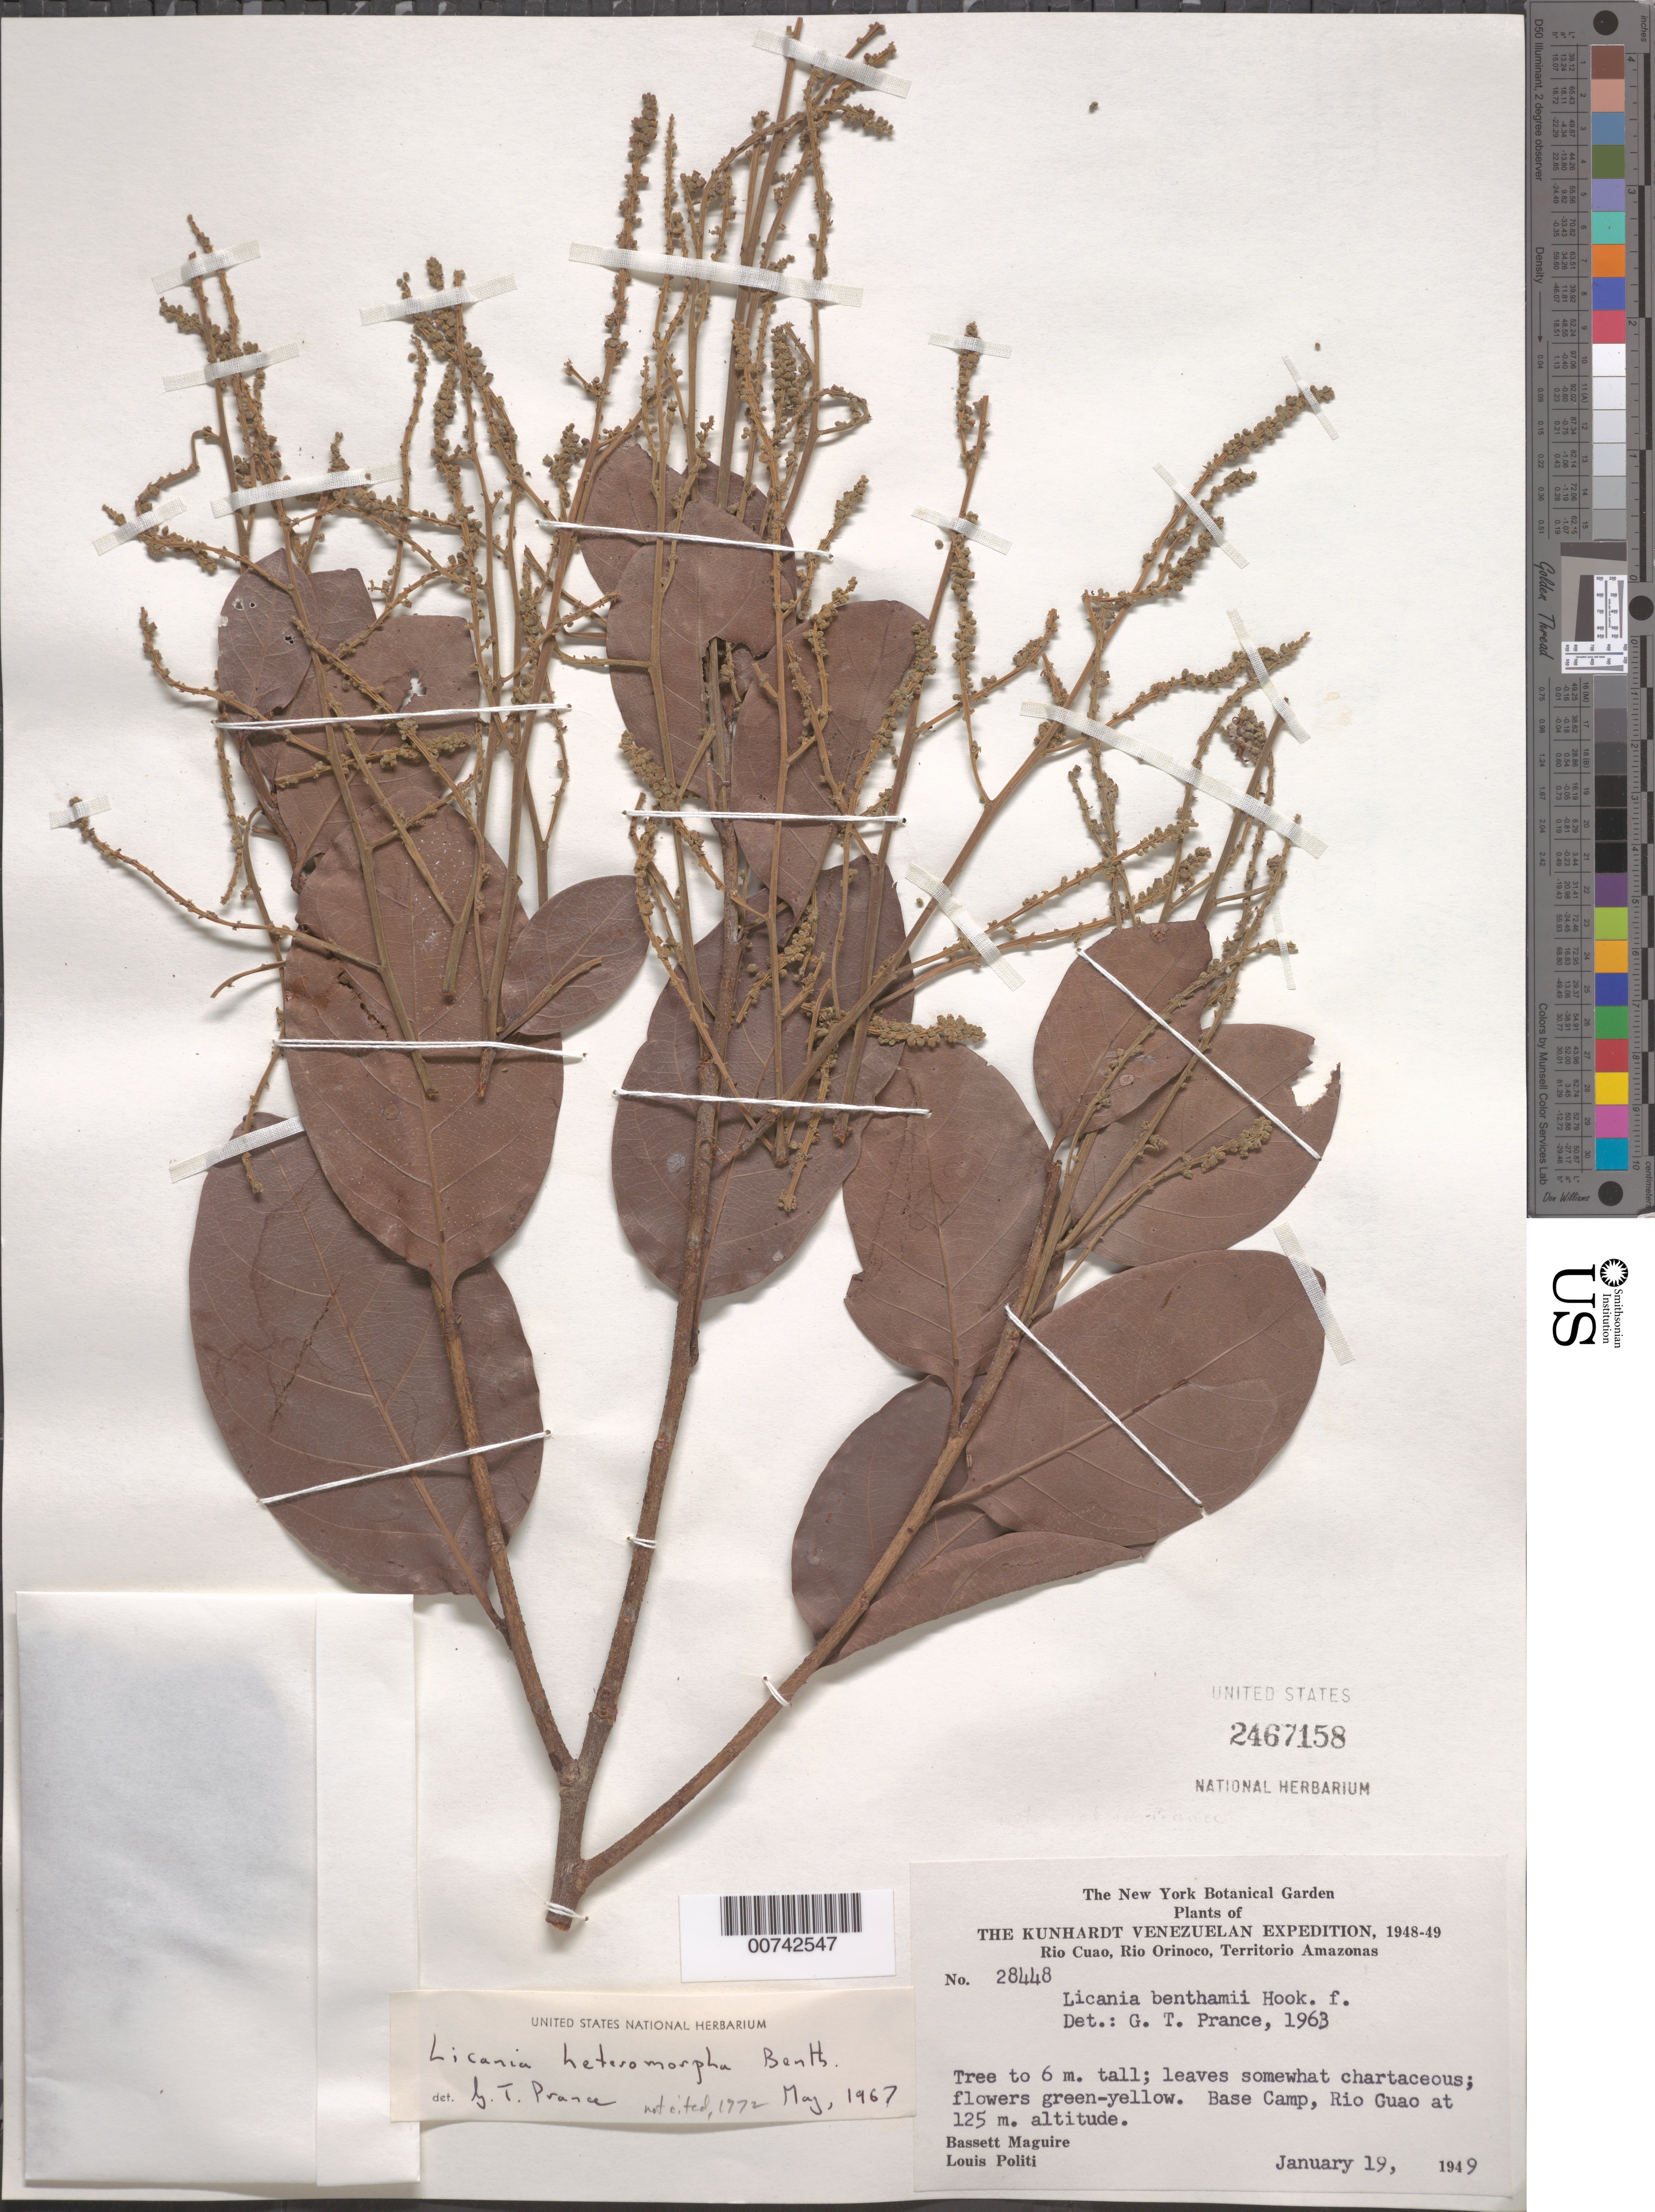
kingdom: Plantae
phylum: Tracheophyta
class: Magnoliopsida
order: Malpighiales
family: Chrysobalanaceae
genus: Hymenopus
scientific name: Hymenopus heteromorphus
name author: (Benth.) Sothers & Prance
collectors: B. Maguire & L. Politi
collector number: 28448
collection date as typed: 19-Jan-49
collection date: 1949-01-19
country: Venezuela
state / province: Amazonas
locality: Cerro Sipapo (Paráque), Base Camp, Río Cuao, Río Orinoco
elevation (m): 125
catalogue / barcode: US 2467158